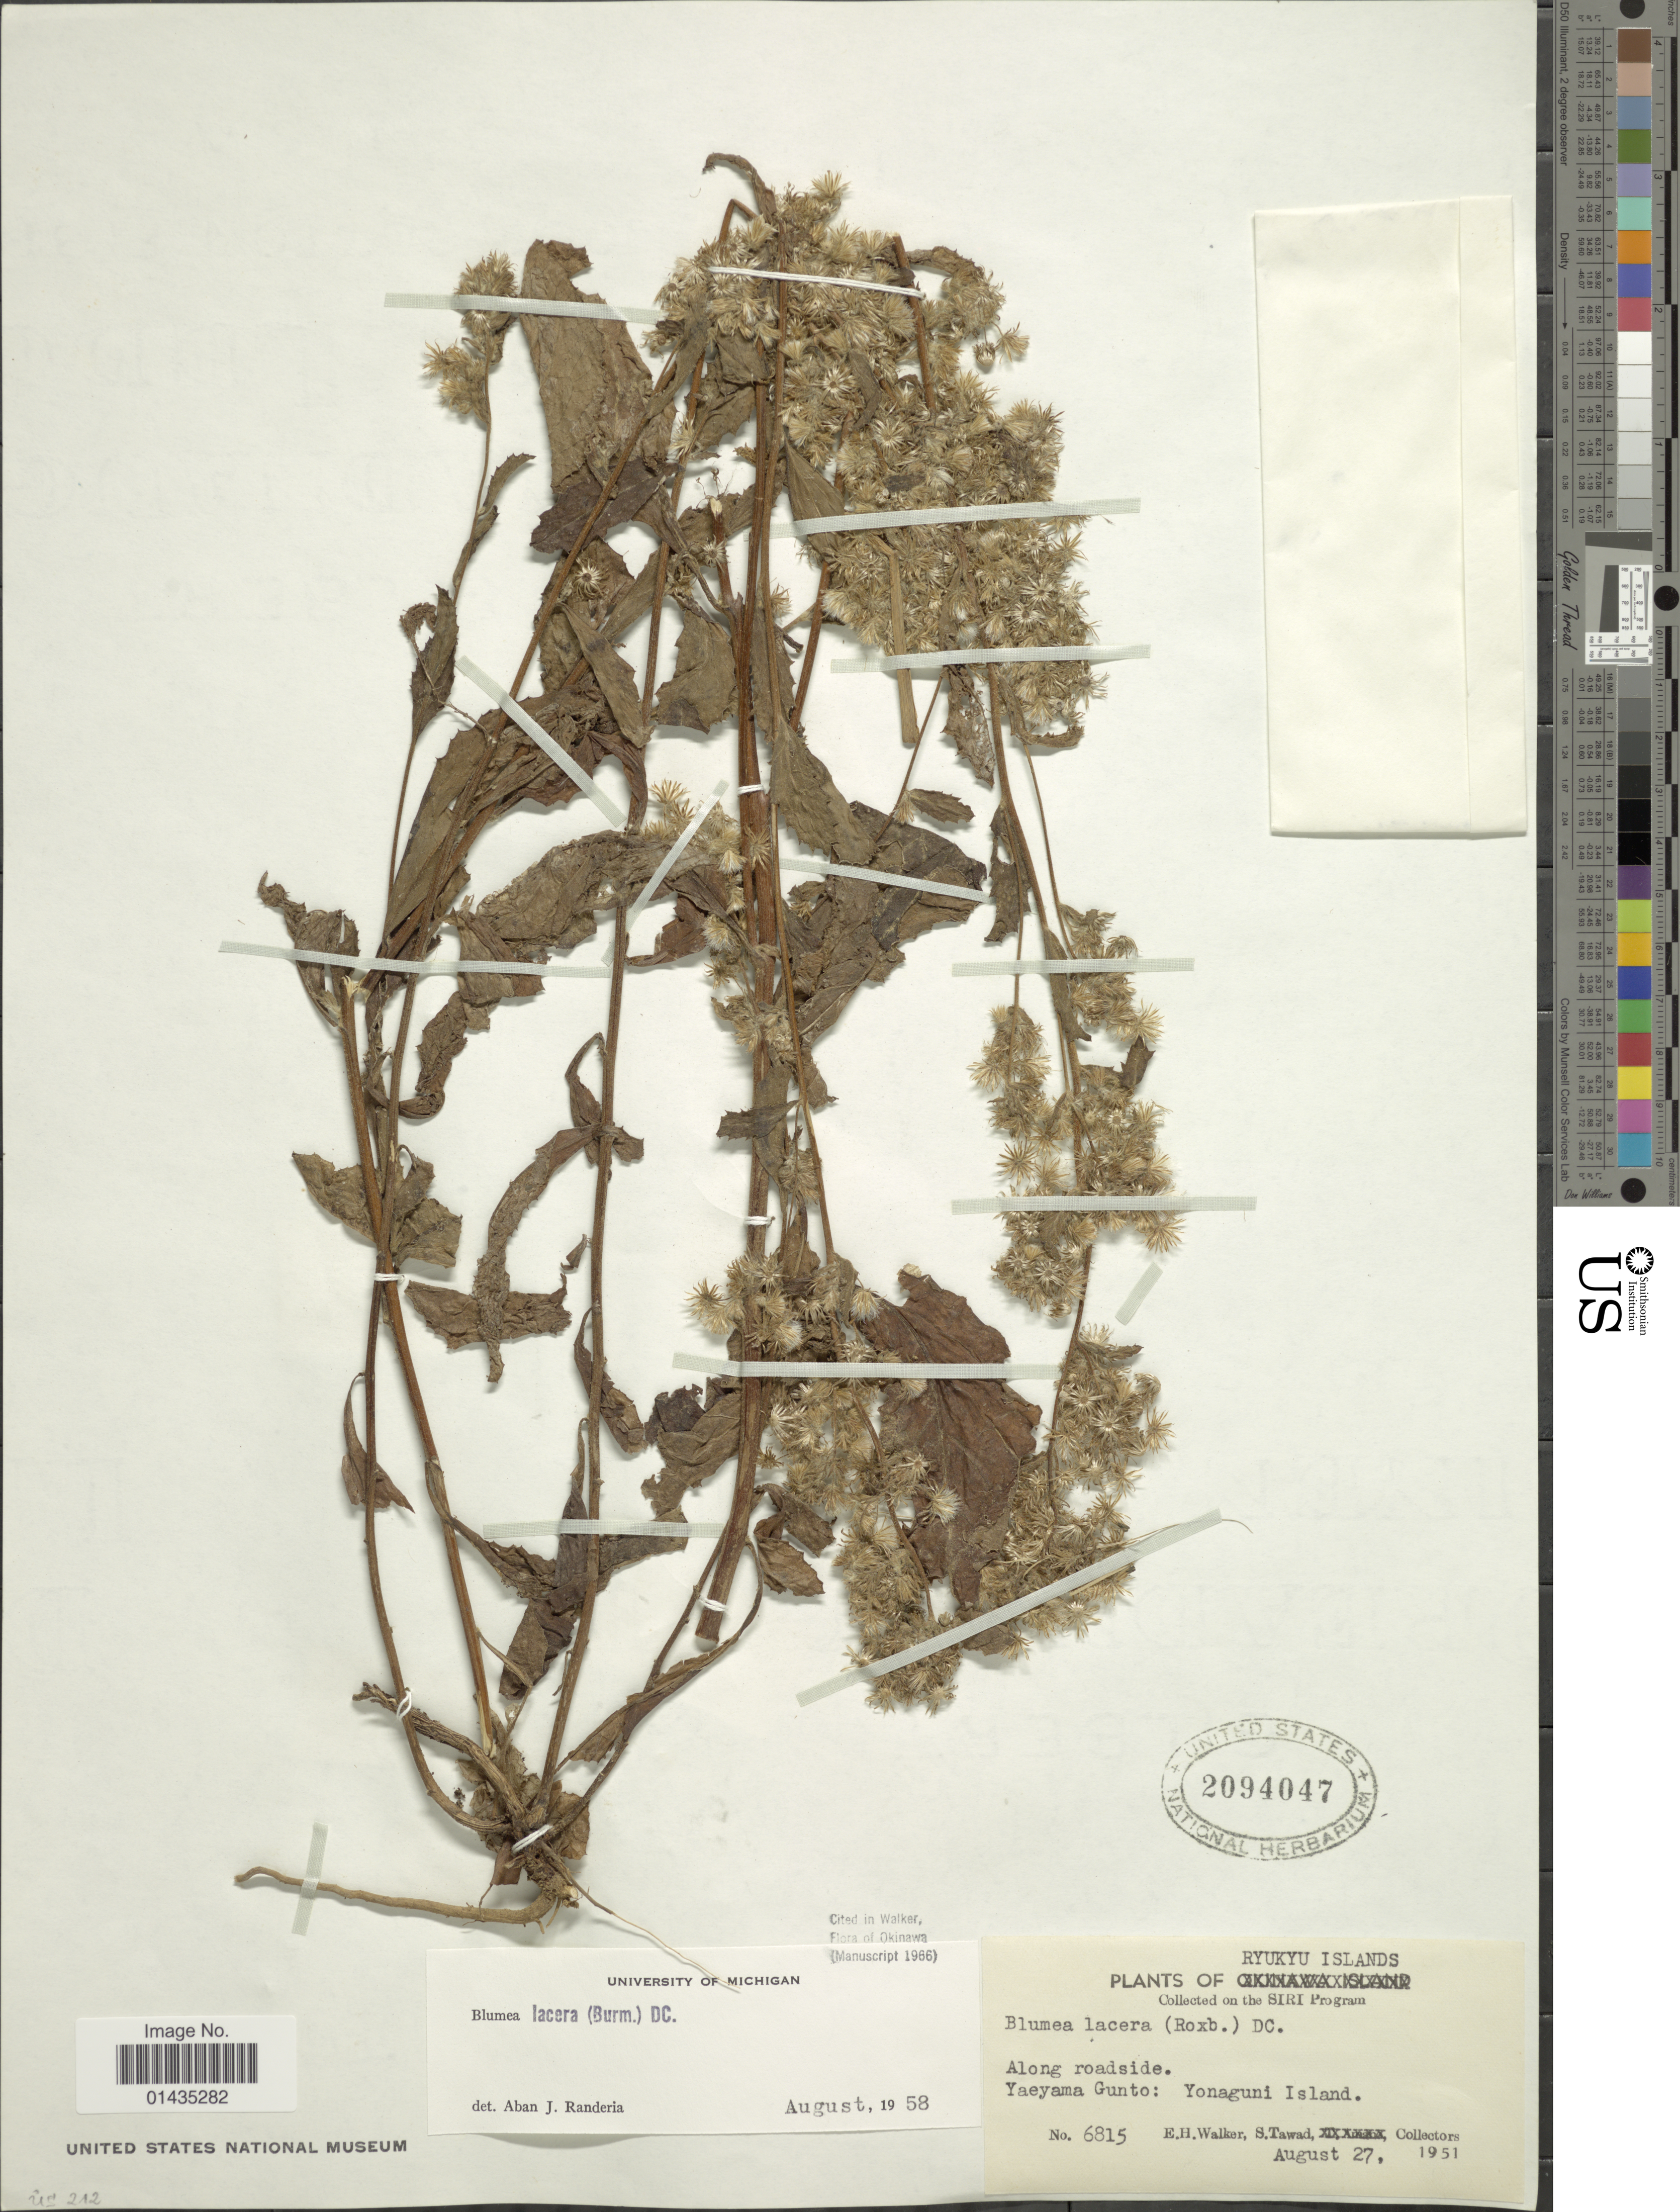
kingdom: Plantae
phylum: Tracheophyta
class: Magnoliopsida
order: Asterales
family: Asteraceae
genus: Blumea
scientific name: Blumea lacera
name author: (Roxb.) DC.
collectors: E. H. Walker & S. Tawad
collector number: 6815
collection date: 1951-08-27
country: Japan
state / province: Okinawa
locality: Ryukyu Islands, Yaeyama Gunto, Yonaguni Island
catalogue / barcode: US 2094047